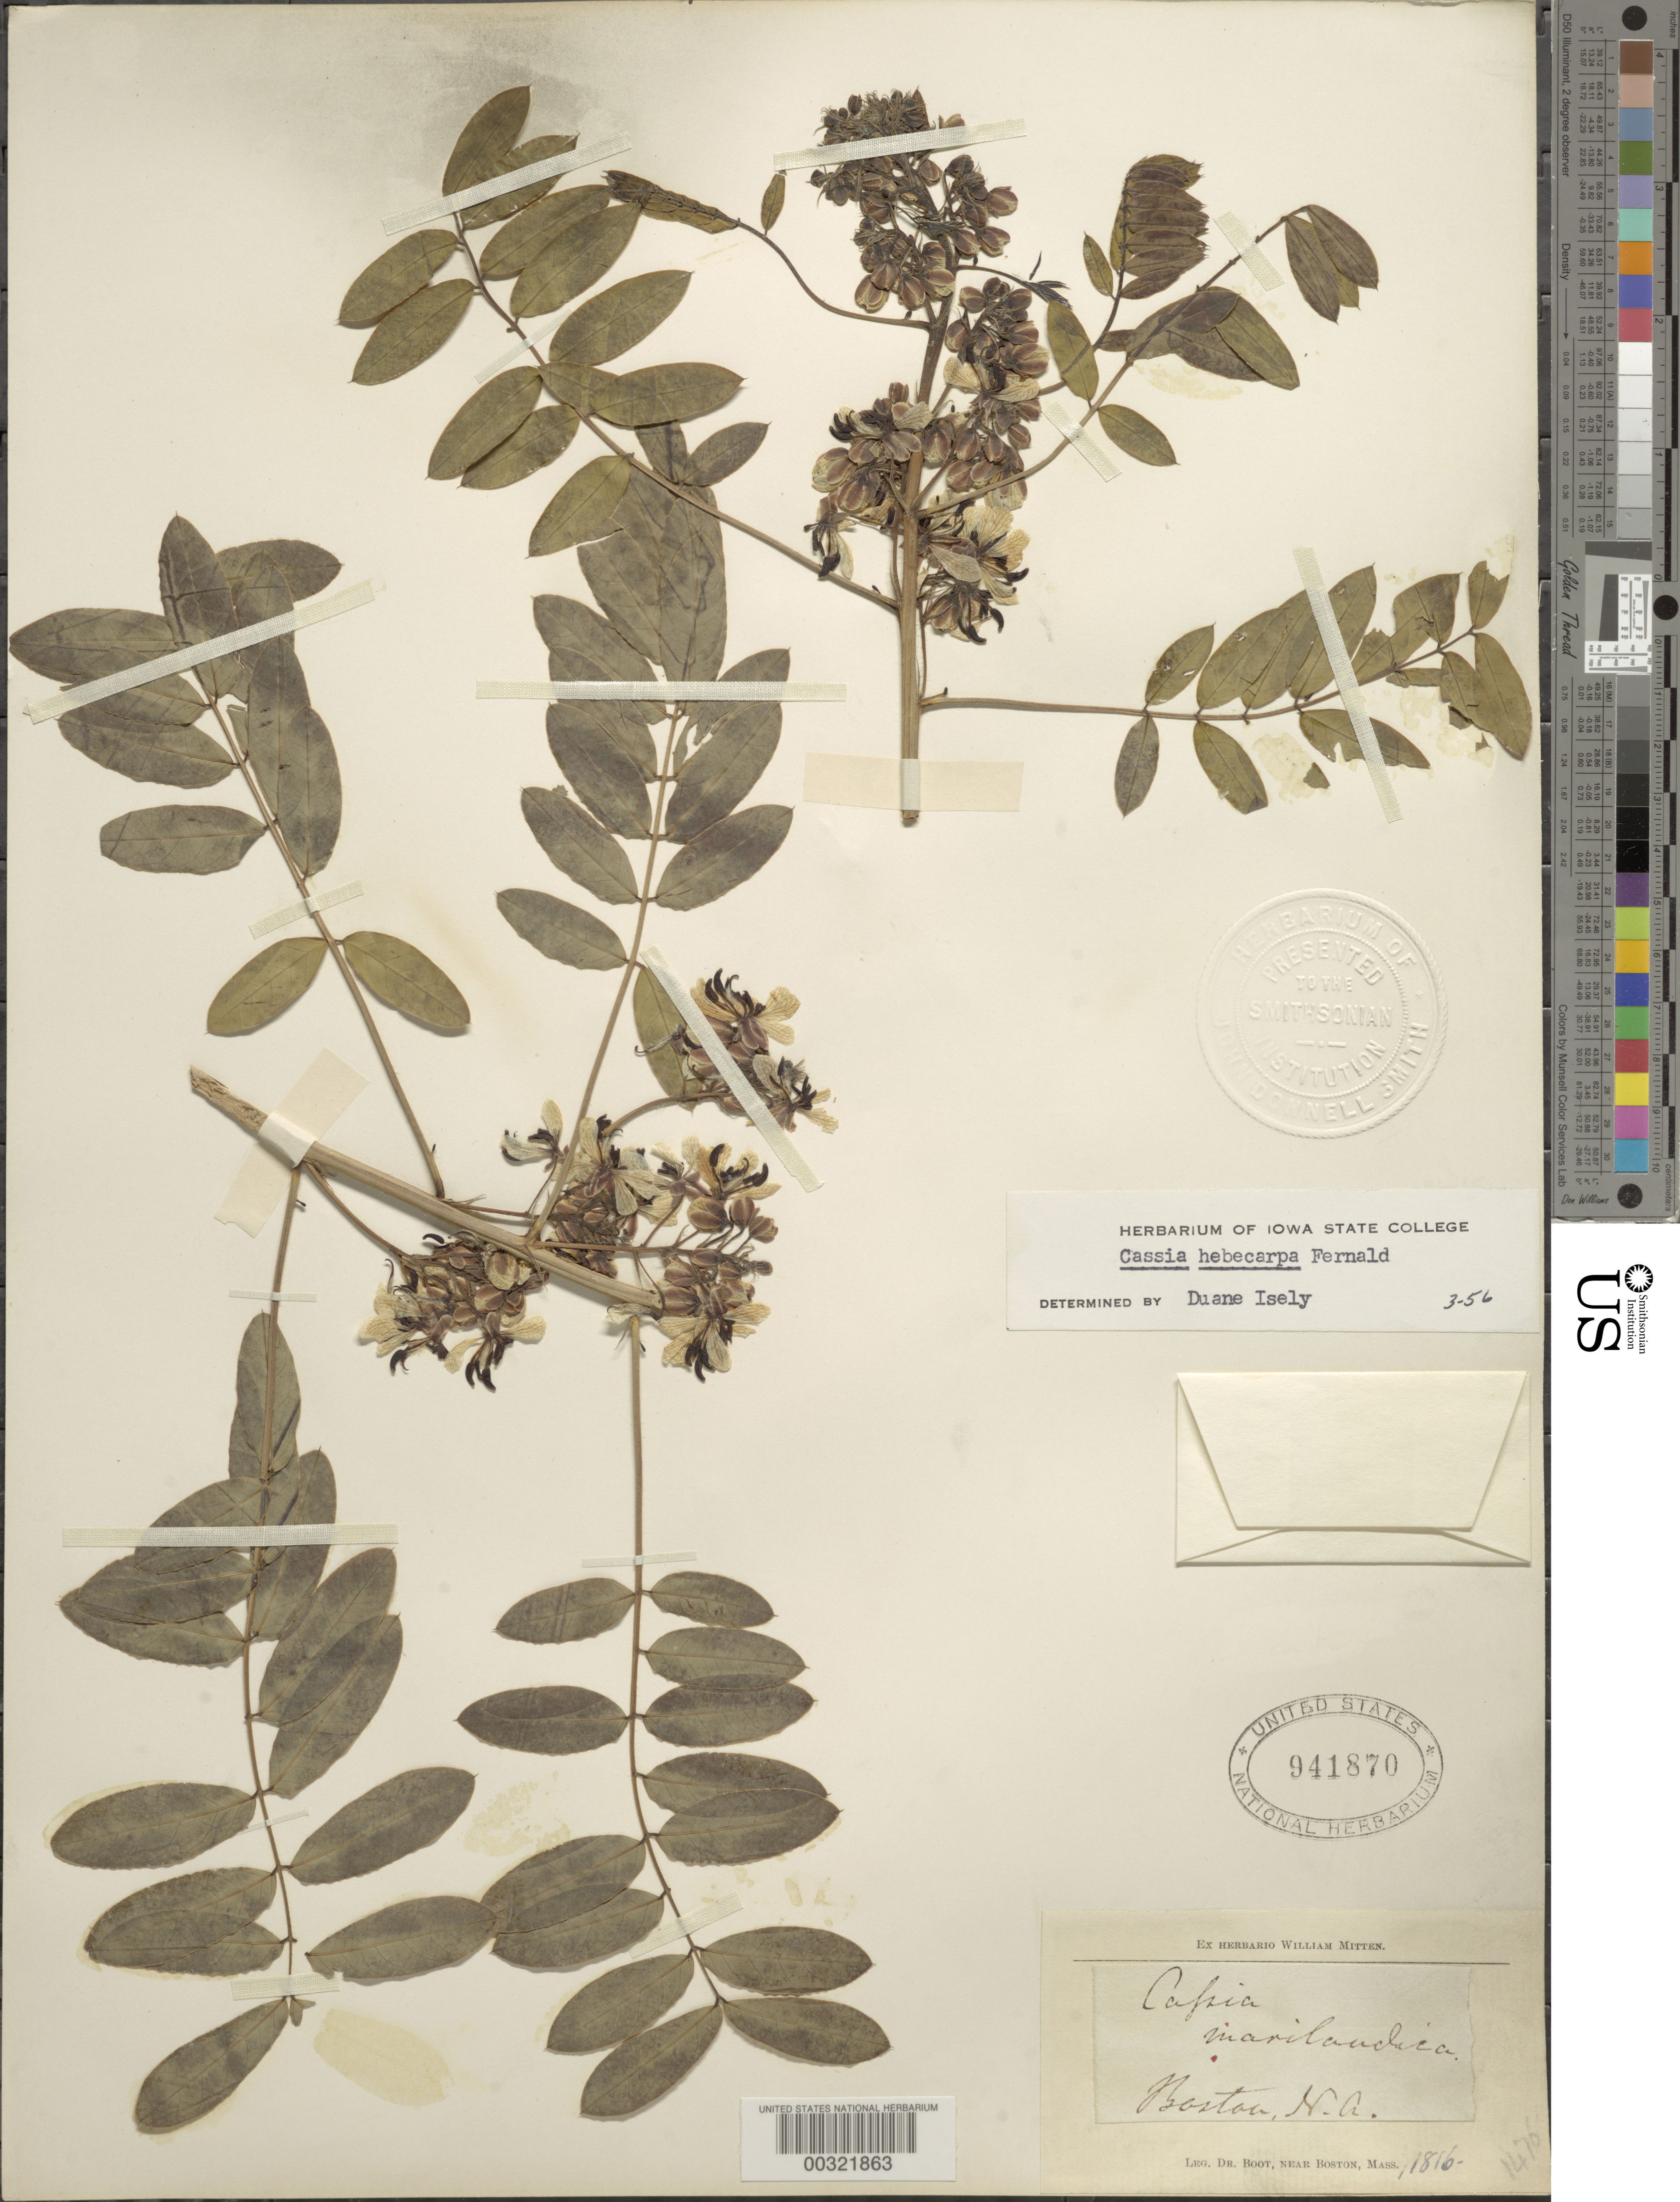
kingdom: Plantae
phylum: Tracheophyta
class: Magnoliopsida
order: Fabales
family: Fabaceae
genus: Senna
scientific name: Senna hebecarpa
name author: (Fernald) H.S. Irwin & Barneby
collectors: -. Boot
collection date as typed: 1816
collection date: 1816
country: United States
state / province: Massachusetts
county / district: Sulffolk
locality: Near boston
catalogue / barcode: US 941870